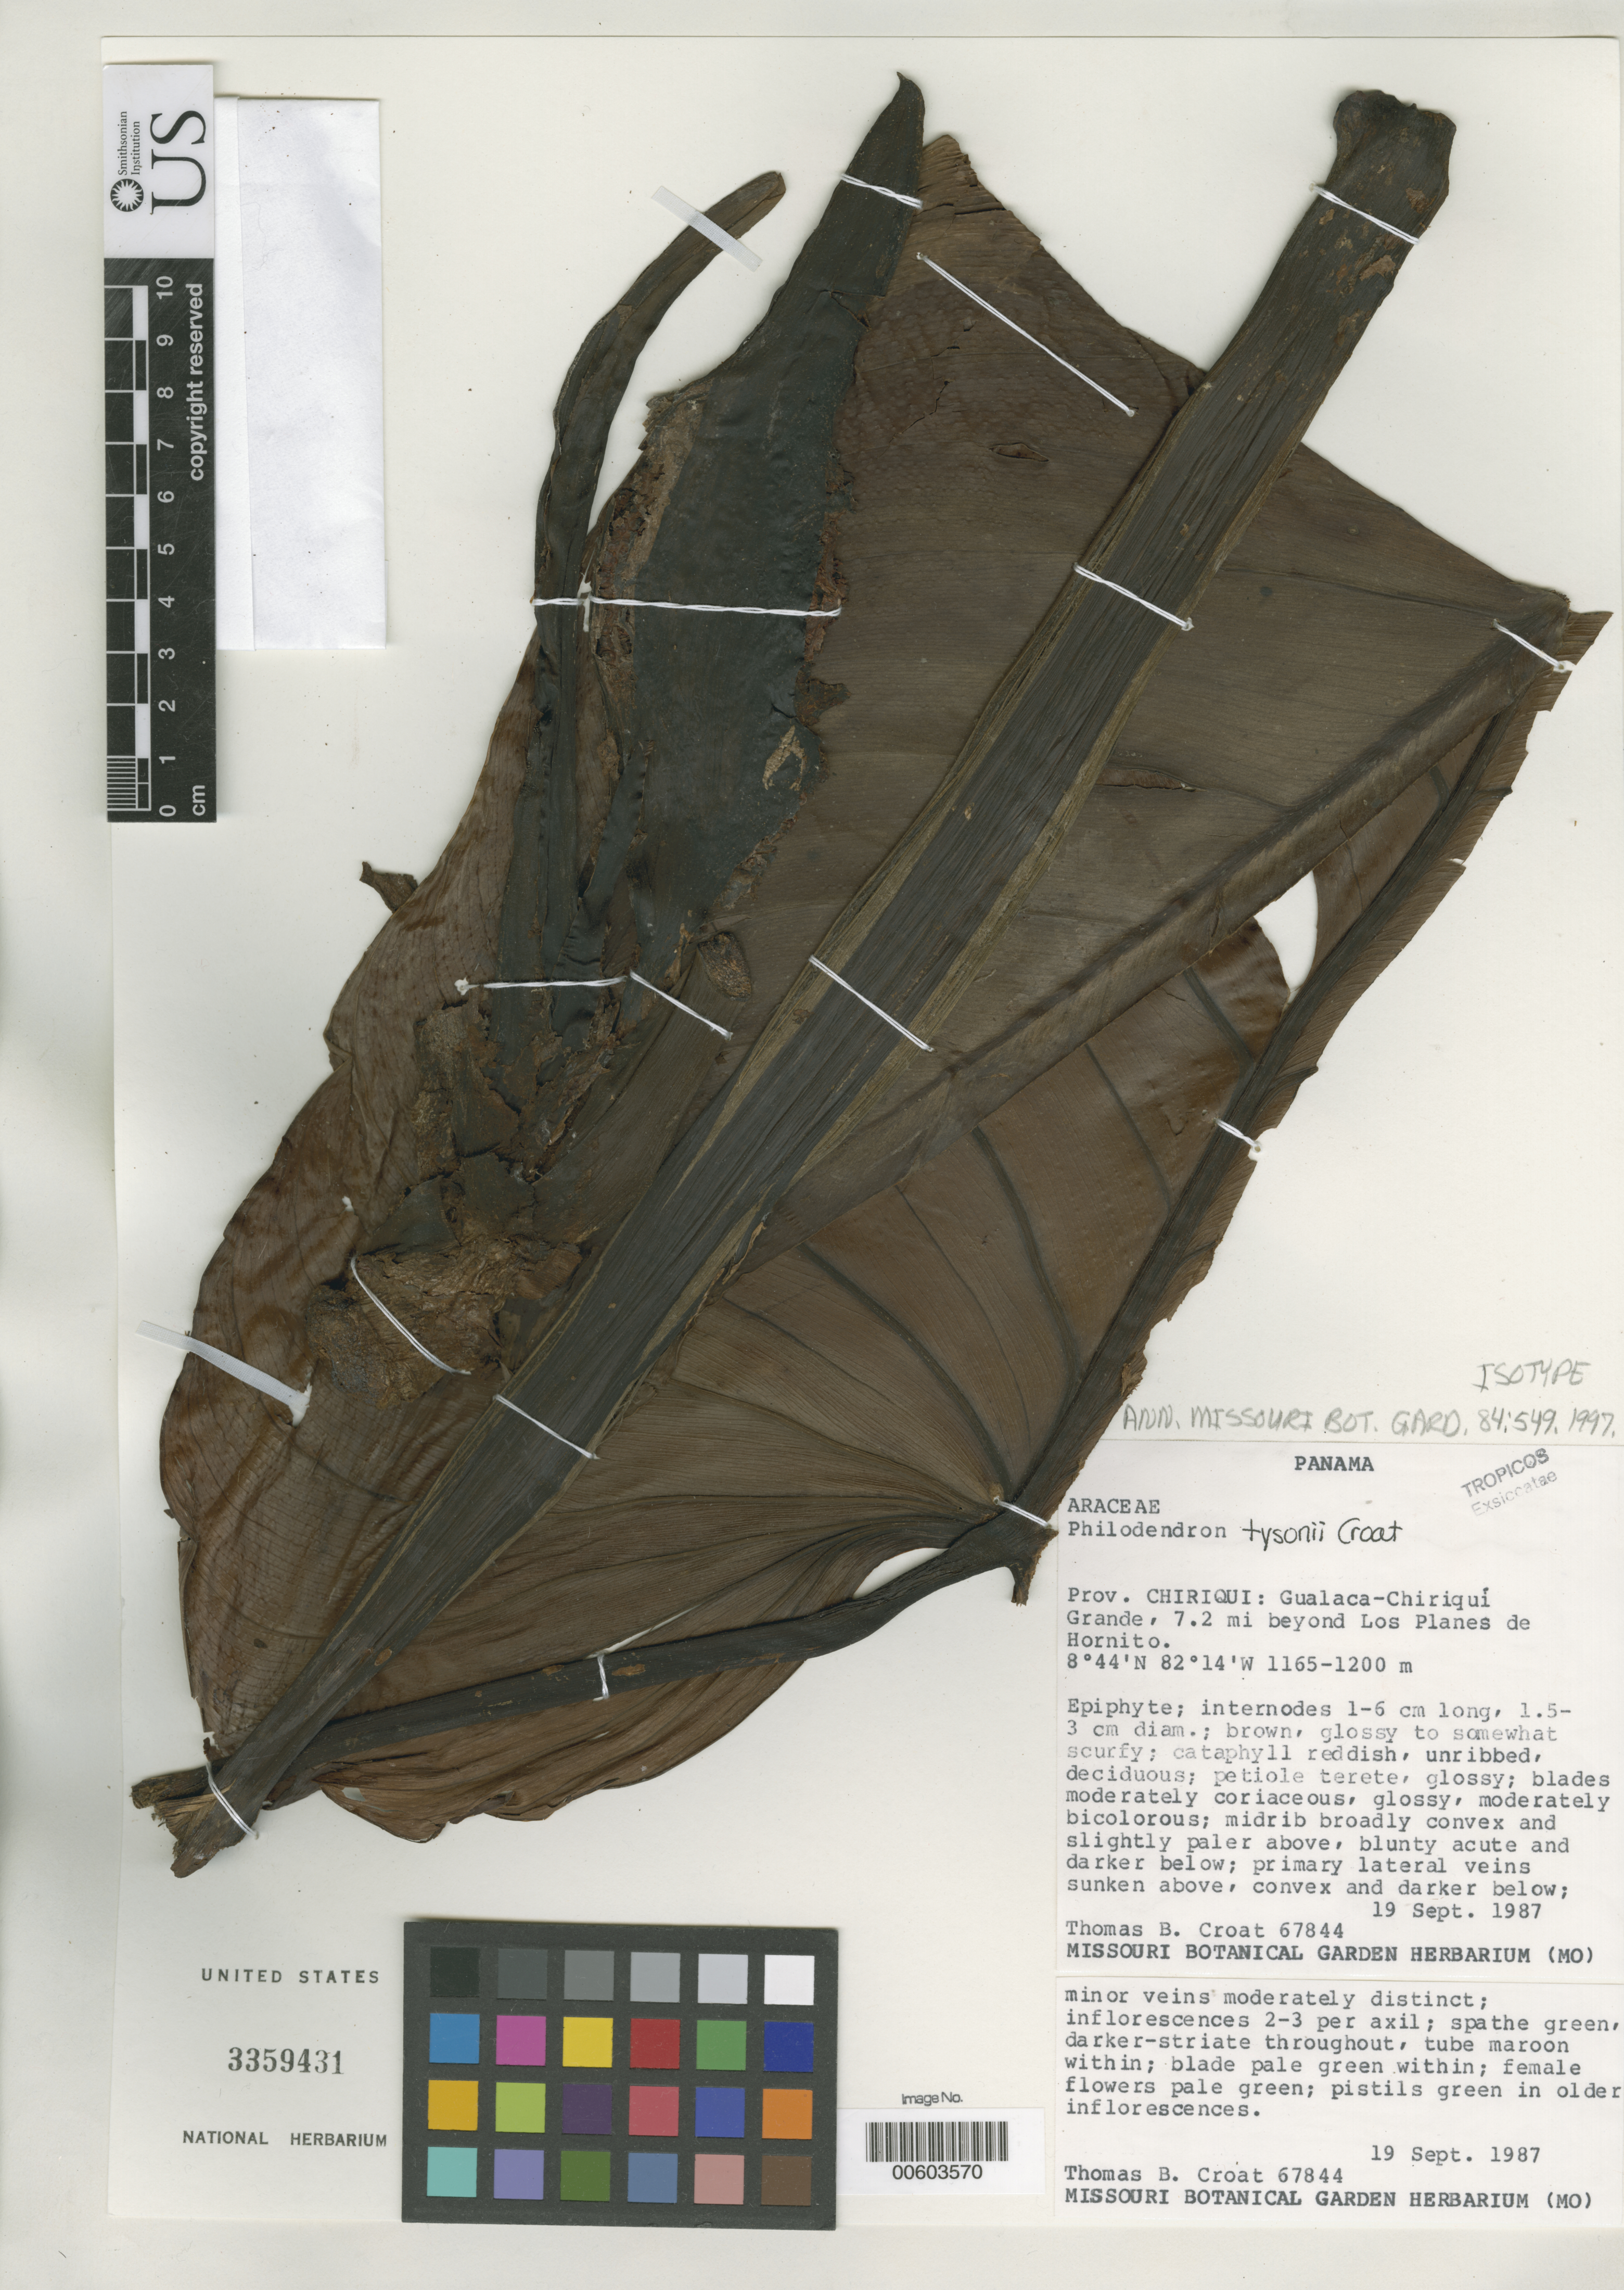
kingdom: Plantae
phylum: Tracheophyta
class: Liliopsida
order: Alismatales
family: Araceae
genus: Philodendron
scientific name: Philodendron tysonii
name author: Croat & Grayum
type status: Isotype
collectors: T. B. Croat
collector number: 67844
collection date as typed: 19 Sep 1987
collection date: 1987-09-19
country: Panama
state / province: Chiriquí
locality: Gualaca - Chiriqui Grande, 7.2mi beyond Los Planes de Hornito.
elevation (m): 1165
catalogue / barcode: US 3359431